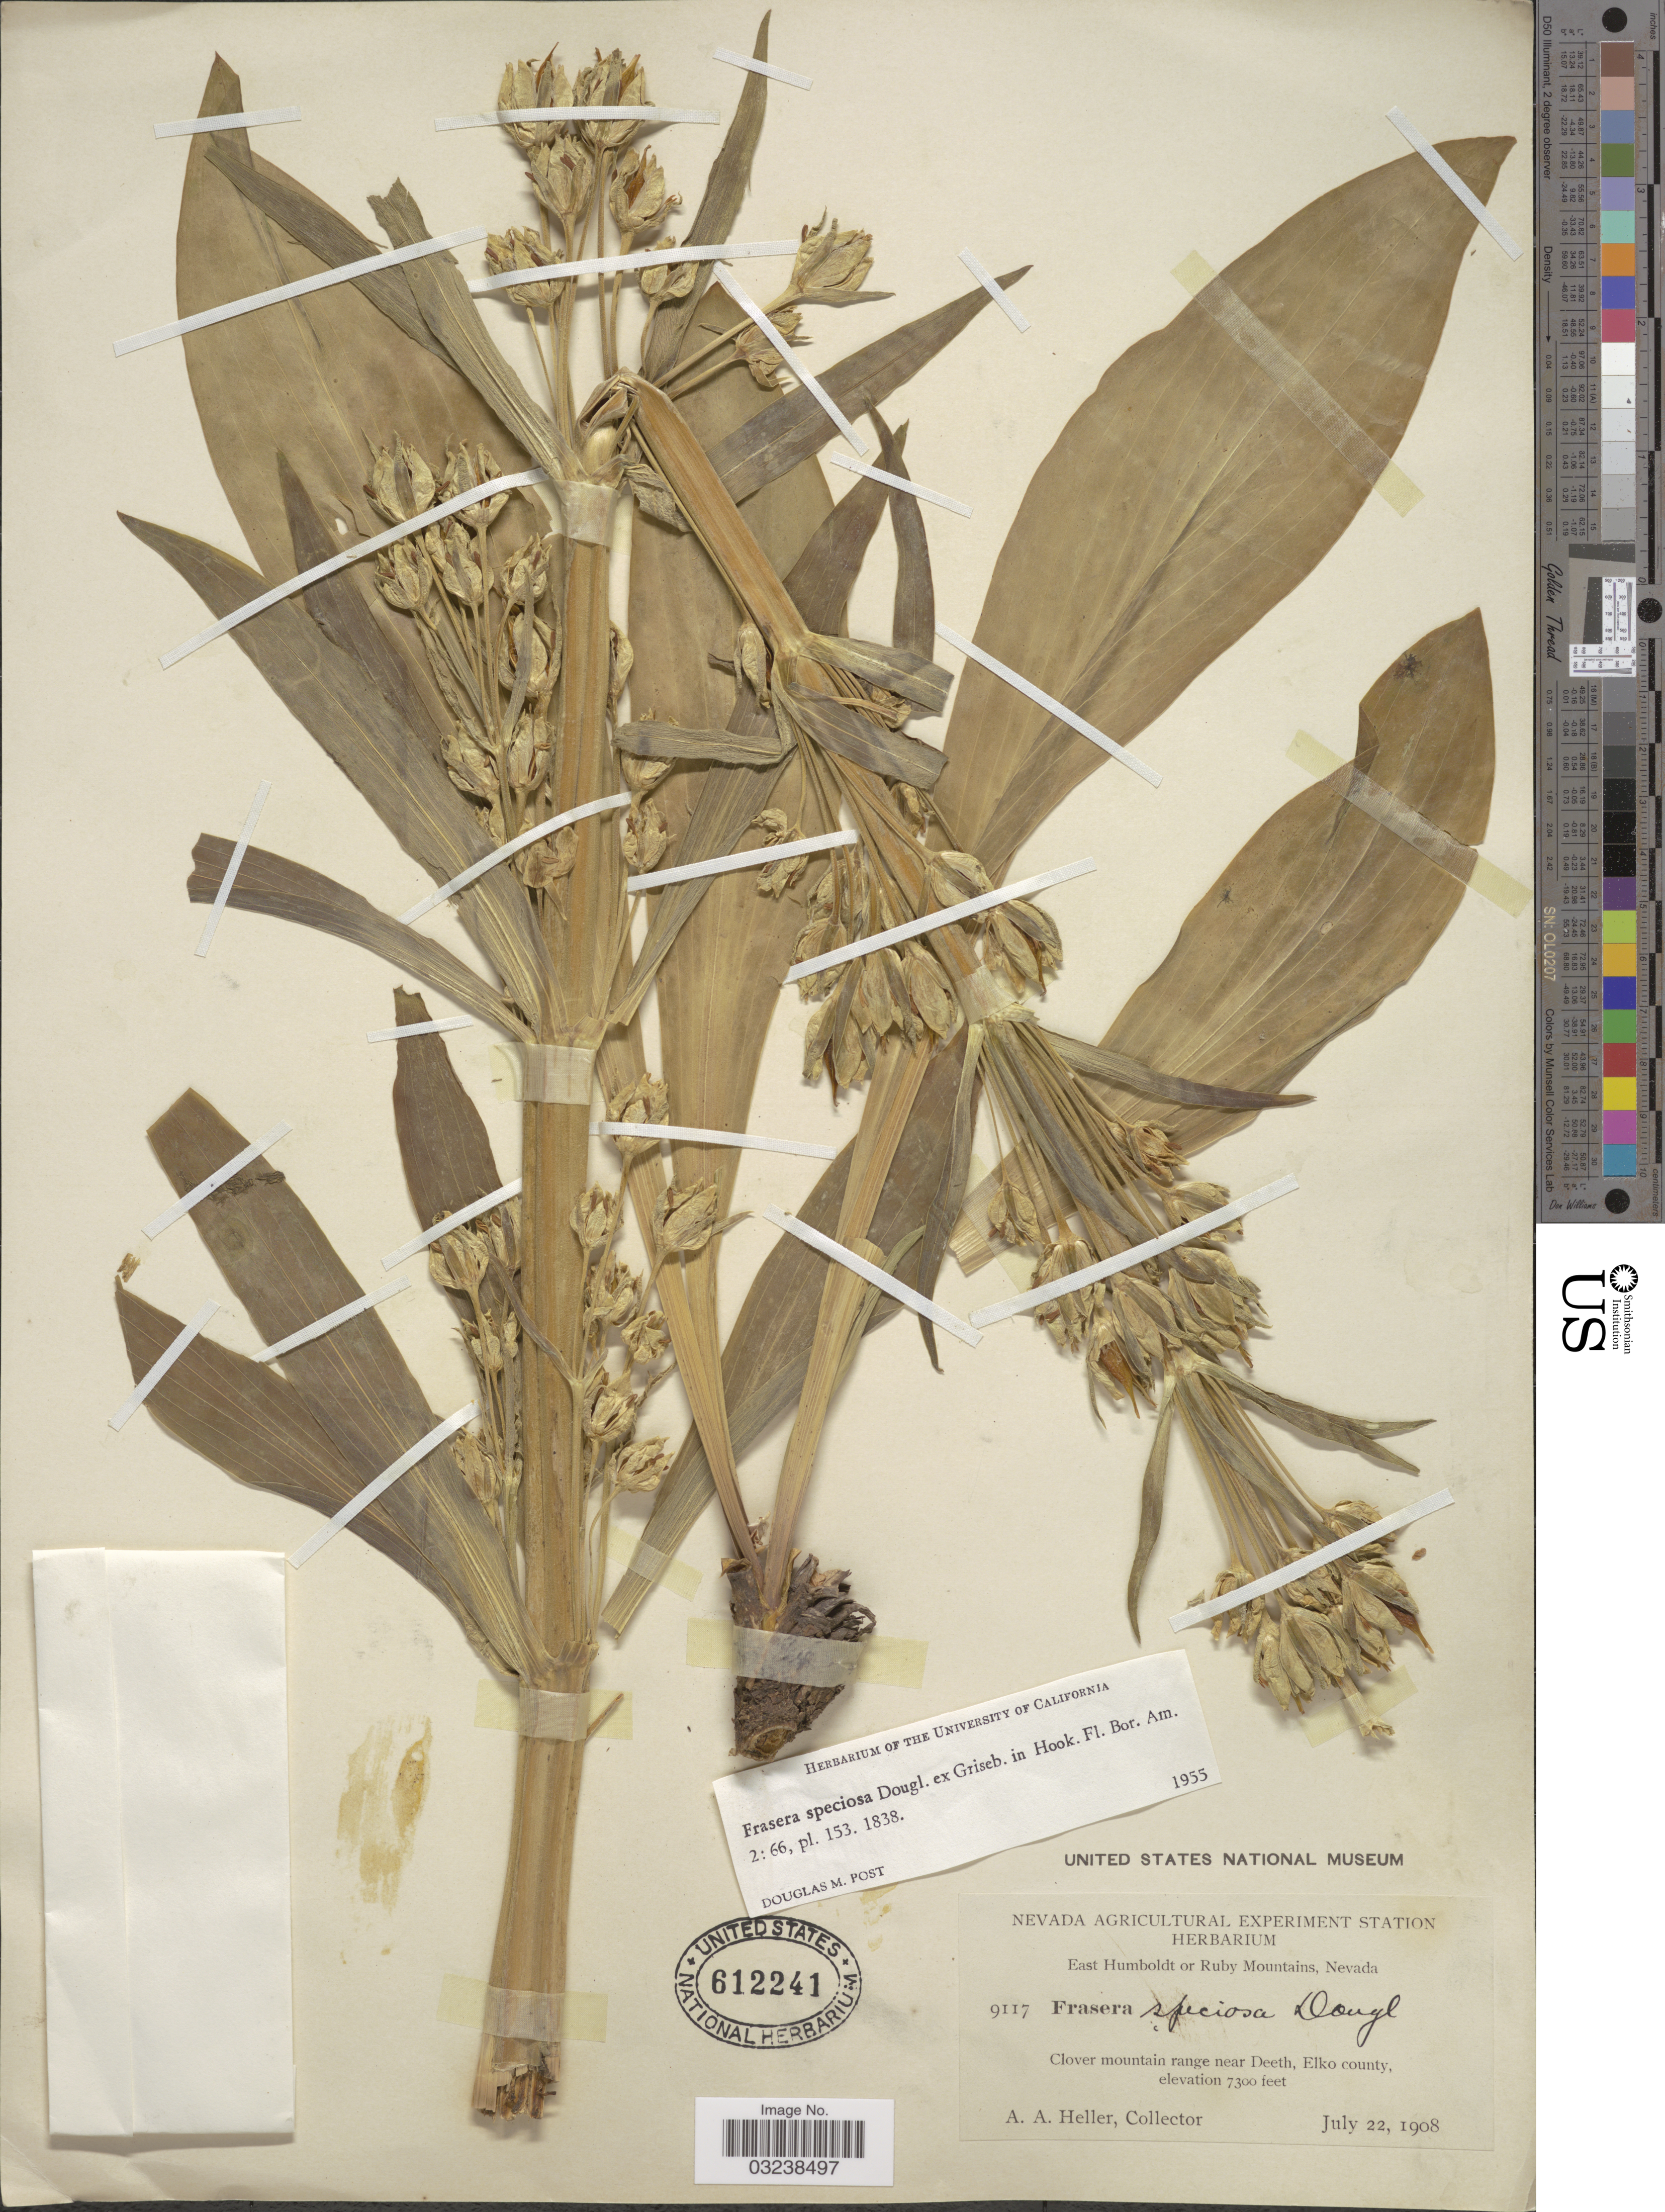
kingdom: Plantae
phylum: Tracheophyta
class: Magnoliopsida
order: Gentianales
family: Gentianaceae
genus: Swertia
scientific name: Swertia radiata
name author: (Kellogg) Kuntze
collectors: A. A. Heller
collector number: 9117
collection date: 1908-07-22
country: United States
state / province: Nevada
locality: East Humboldt or Ruby Mountains. Clover mountain range near Deeth, Elko county.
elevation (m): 2225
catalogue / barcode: US 612241